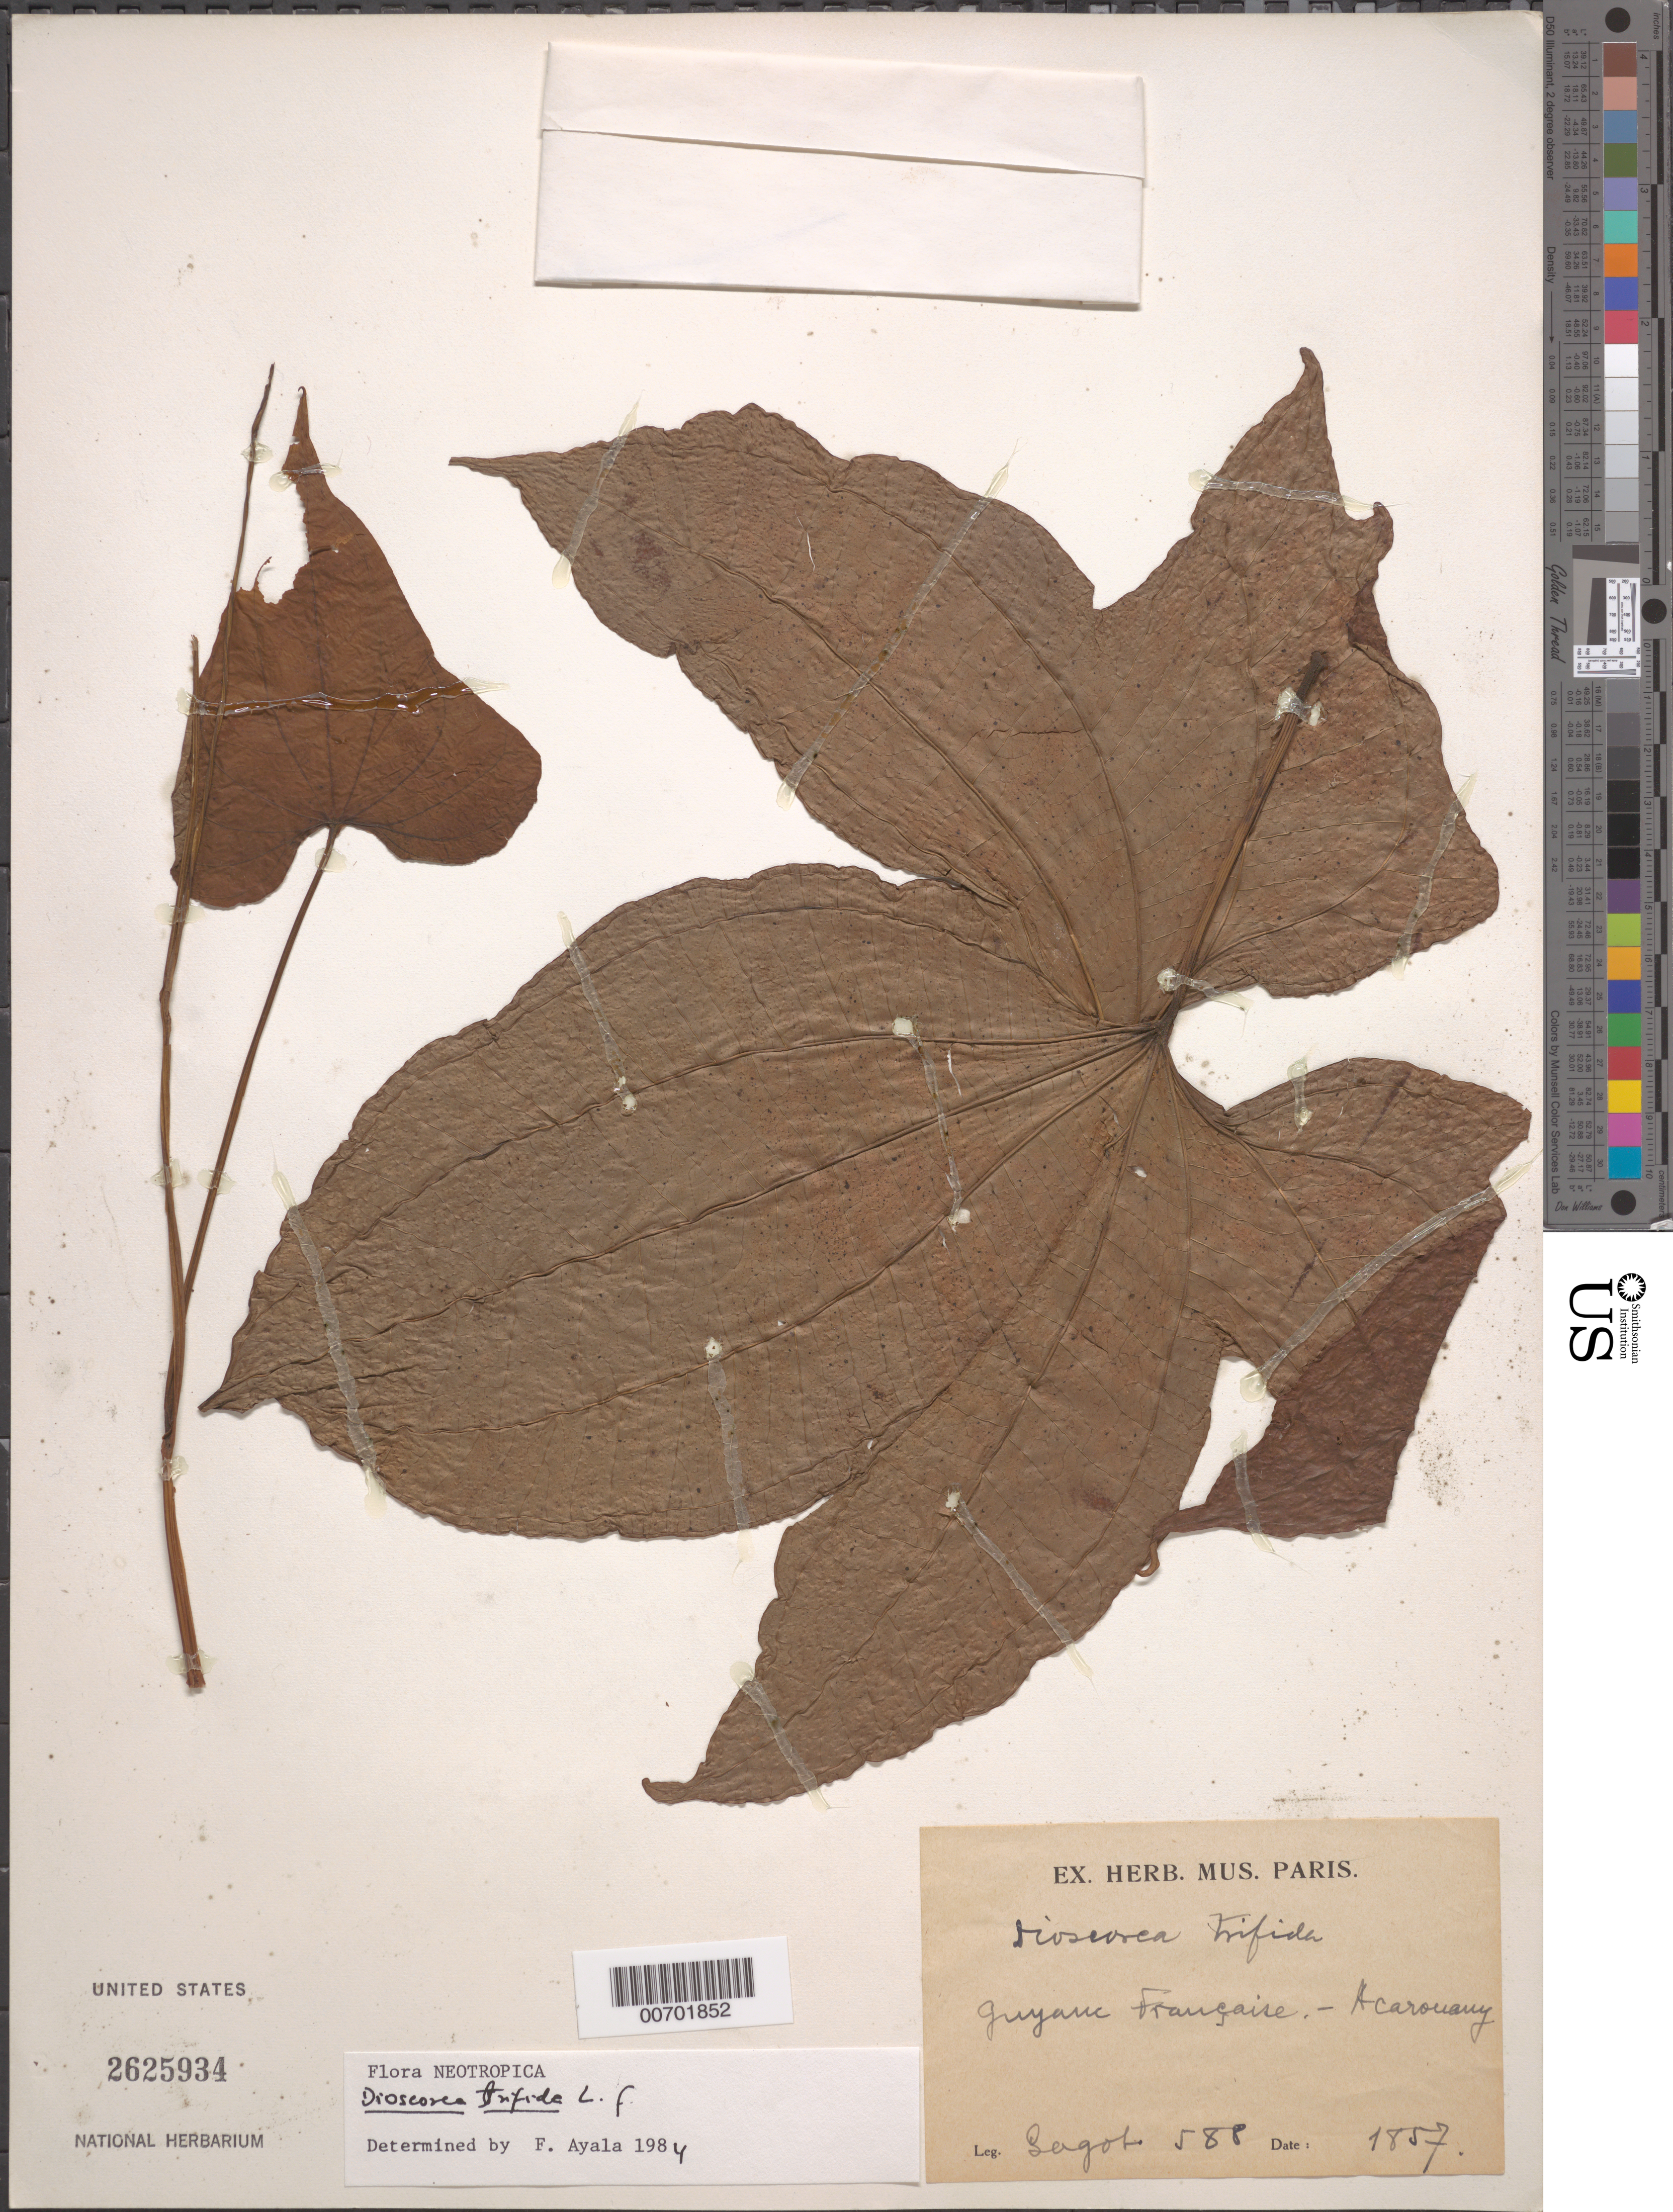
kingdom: Plantae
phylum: Tracheophyta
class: Liliopsida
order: Dioscoreales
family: Dioscoreaceae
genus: Dioscorea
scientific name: Dioscorea trifida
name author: L. f.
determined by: Ayala F., Franklin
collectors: P. A. Sagot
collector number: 588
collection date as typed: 1857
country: French Guiana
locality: Karouany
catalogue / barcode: US 2625934